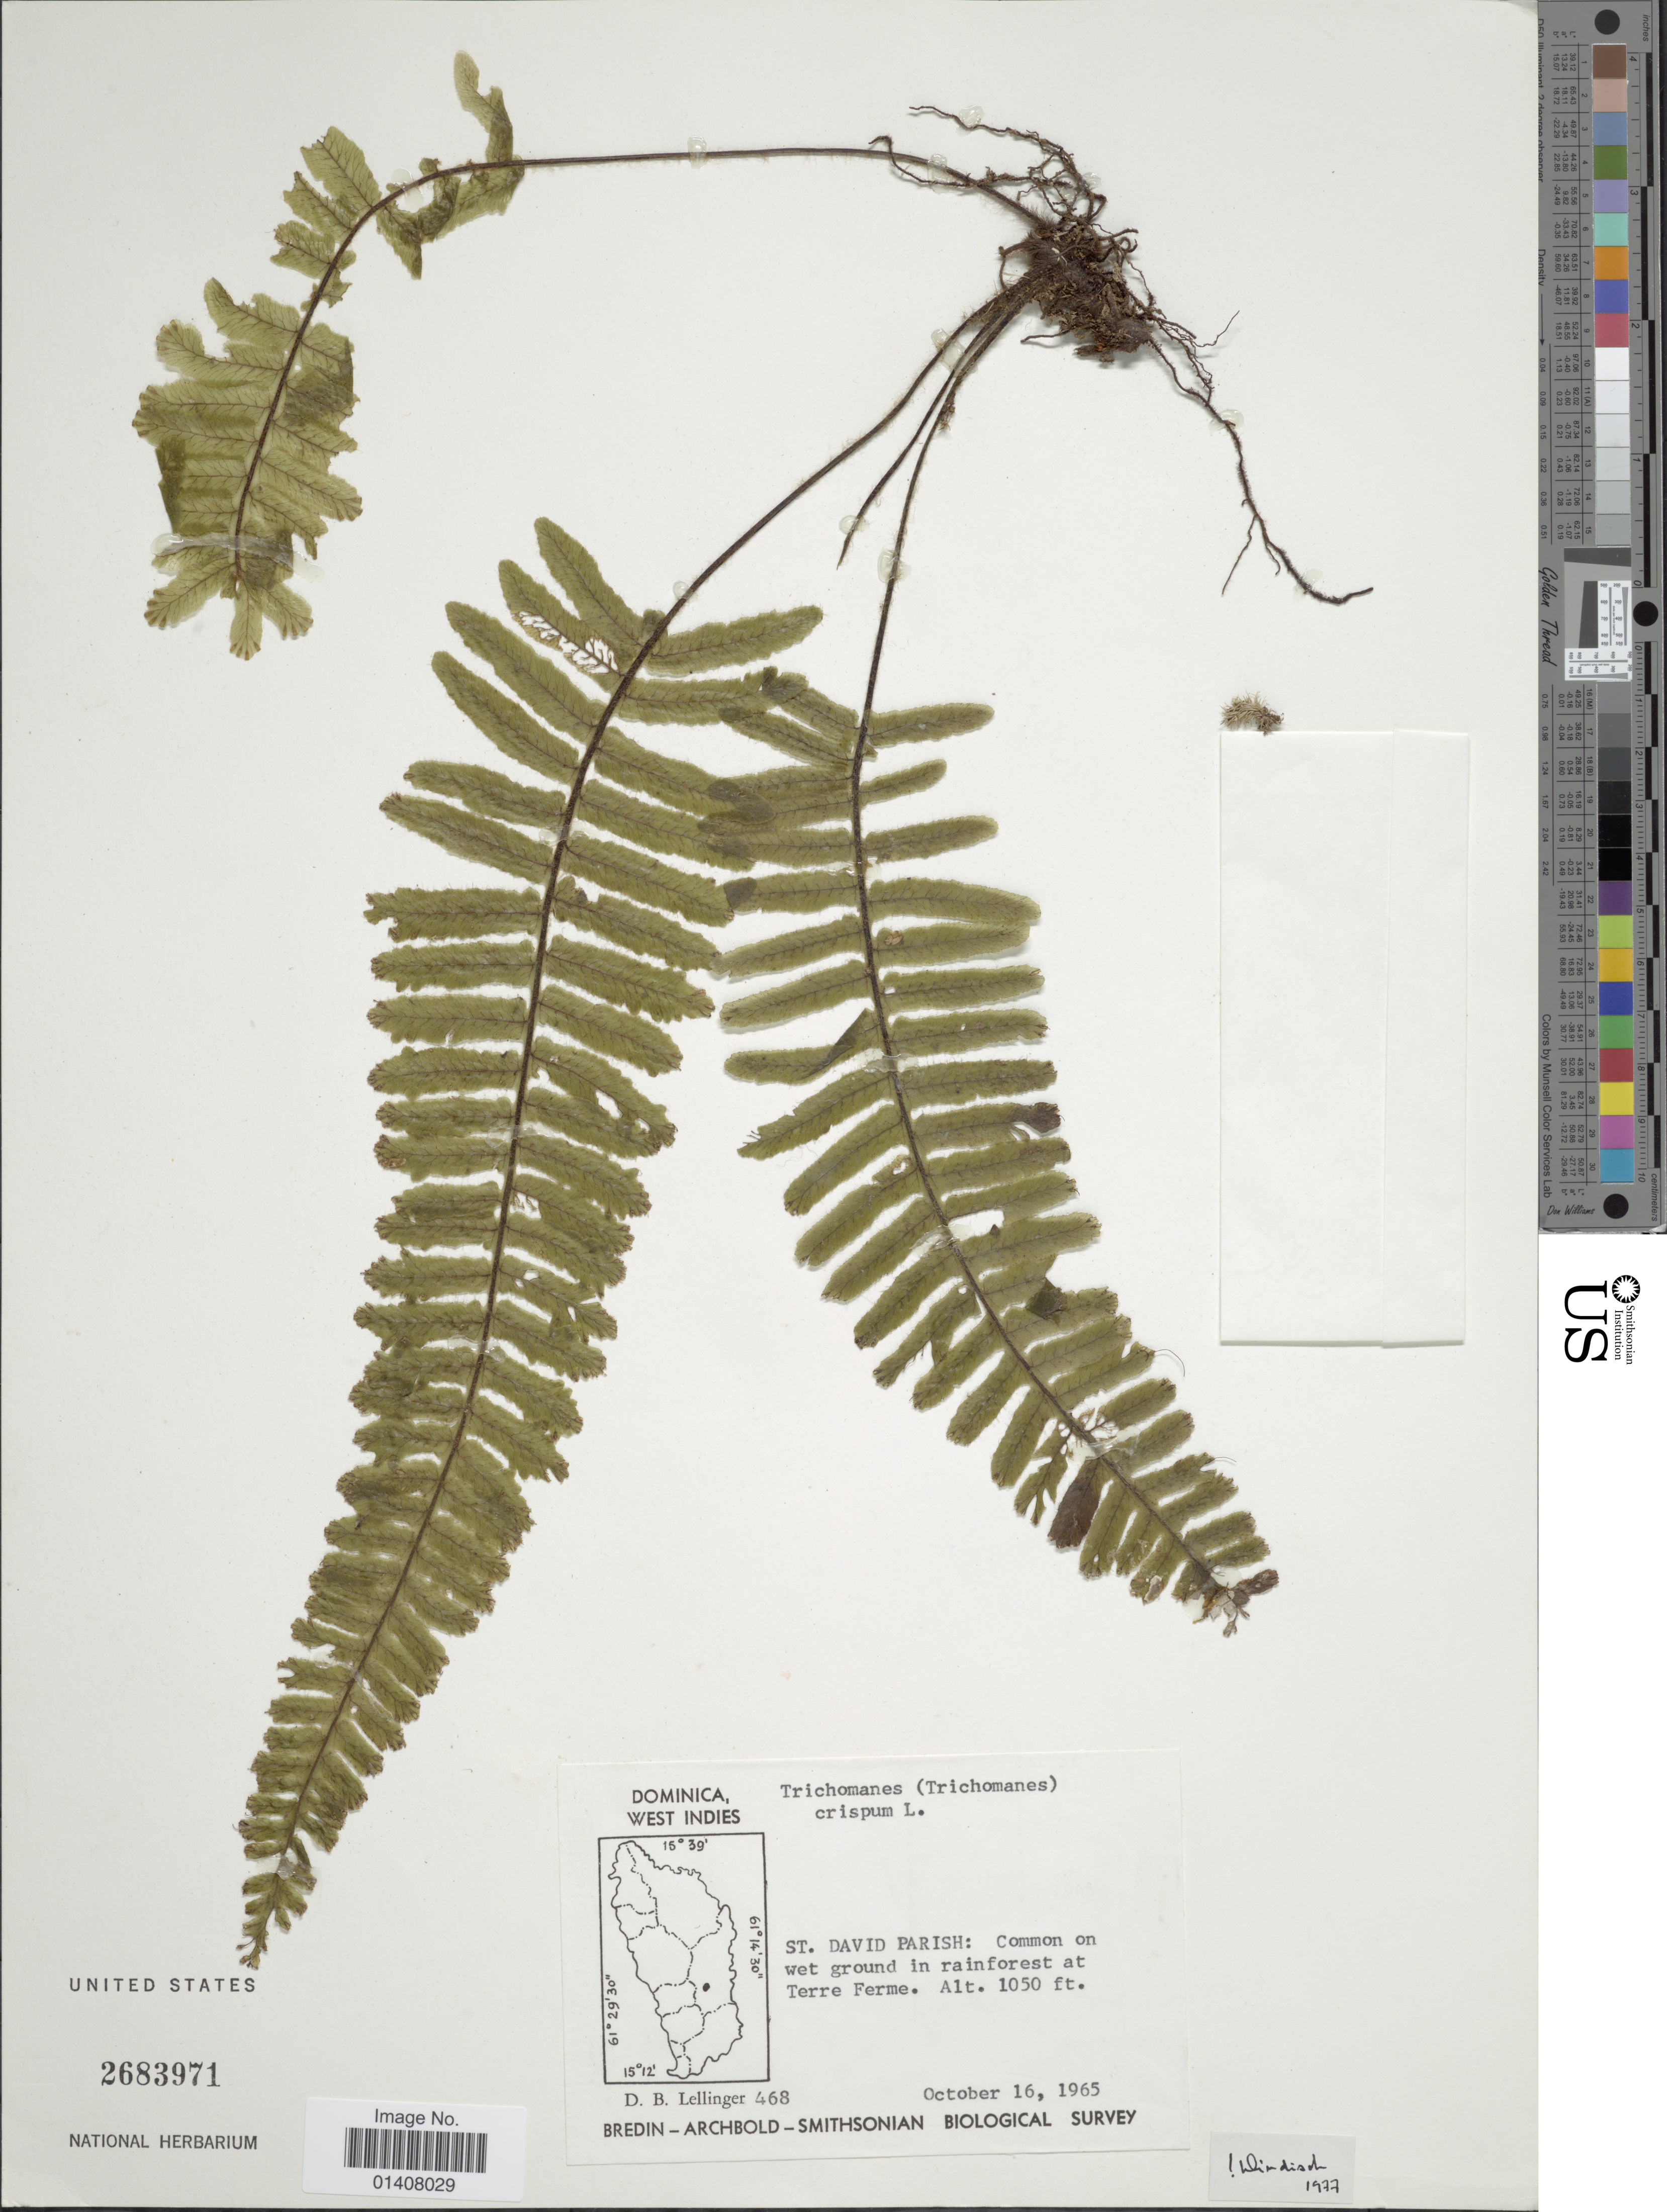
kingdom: Plantae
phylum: Tracheophyta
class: Polypodiopsida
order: Hymenophyllales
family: Hymenophyllaceae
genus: Trichomanes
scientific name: Trichomanes crispum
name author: L.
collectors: D. B. Lellinger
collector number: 468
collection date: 1965-10-16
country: Dominica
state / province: St. David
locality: Dominica West Indies, St. David Parish: common on wet ground in rainforest at Terre Ferme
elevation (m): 320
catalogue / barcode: US 2683971